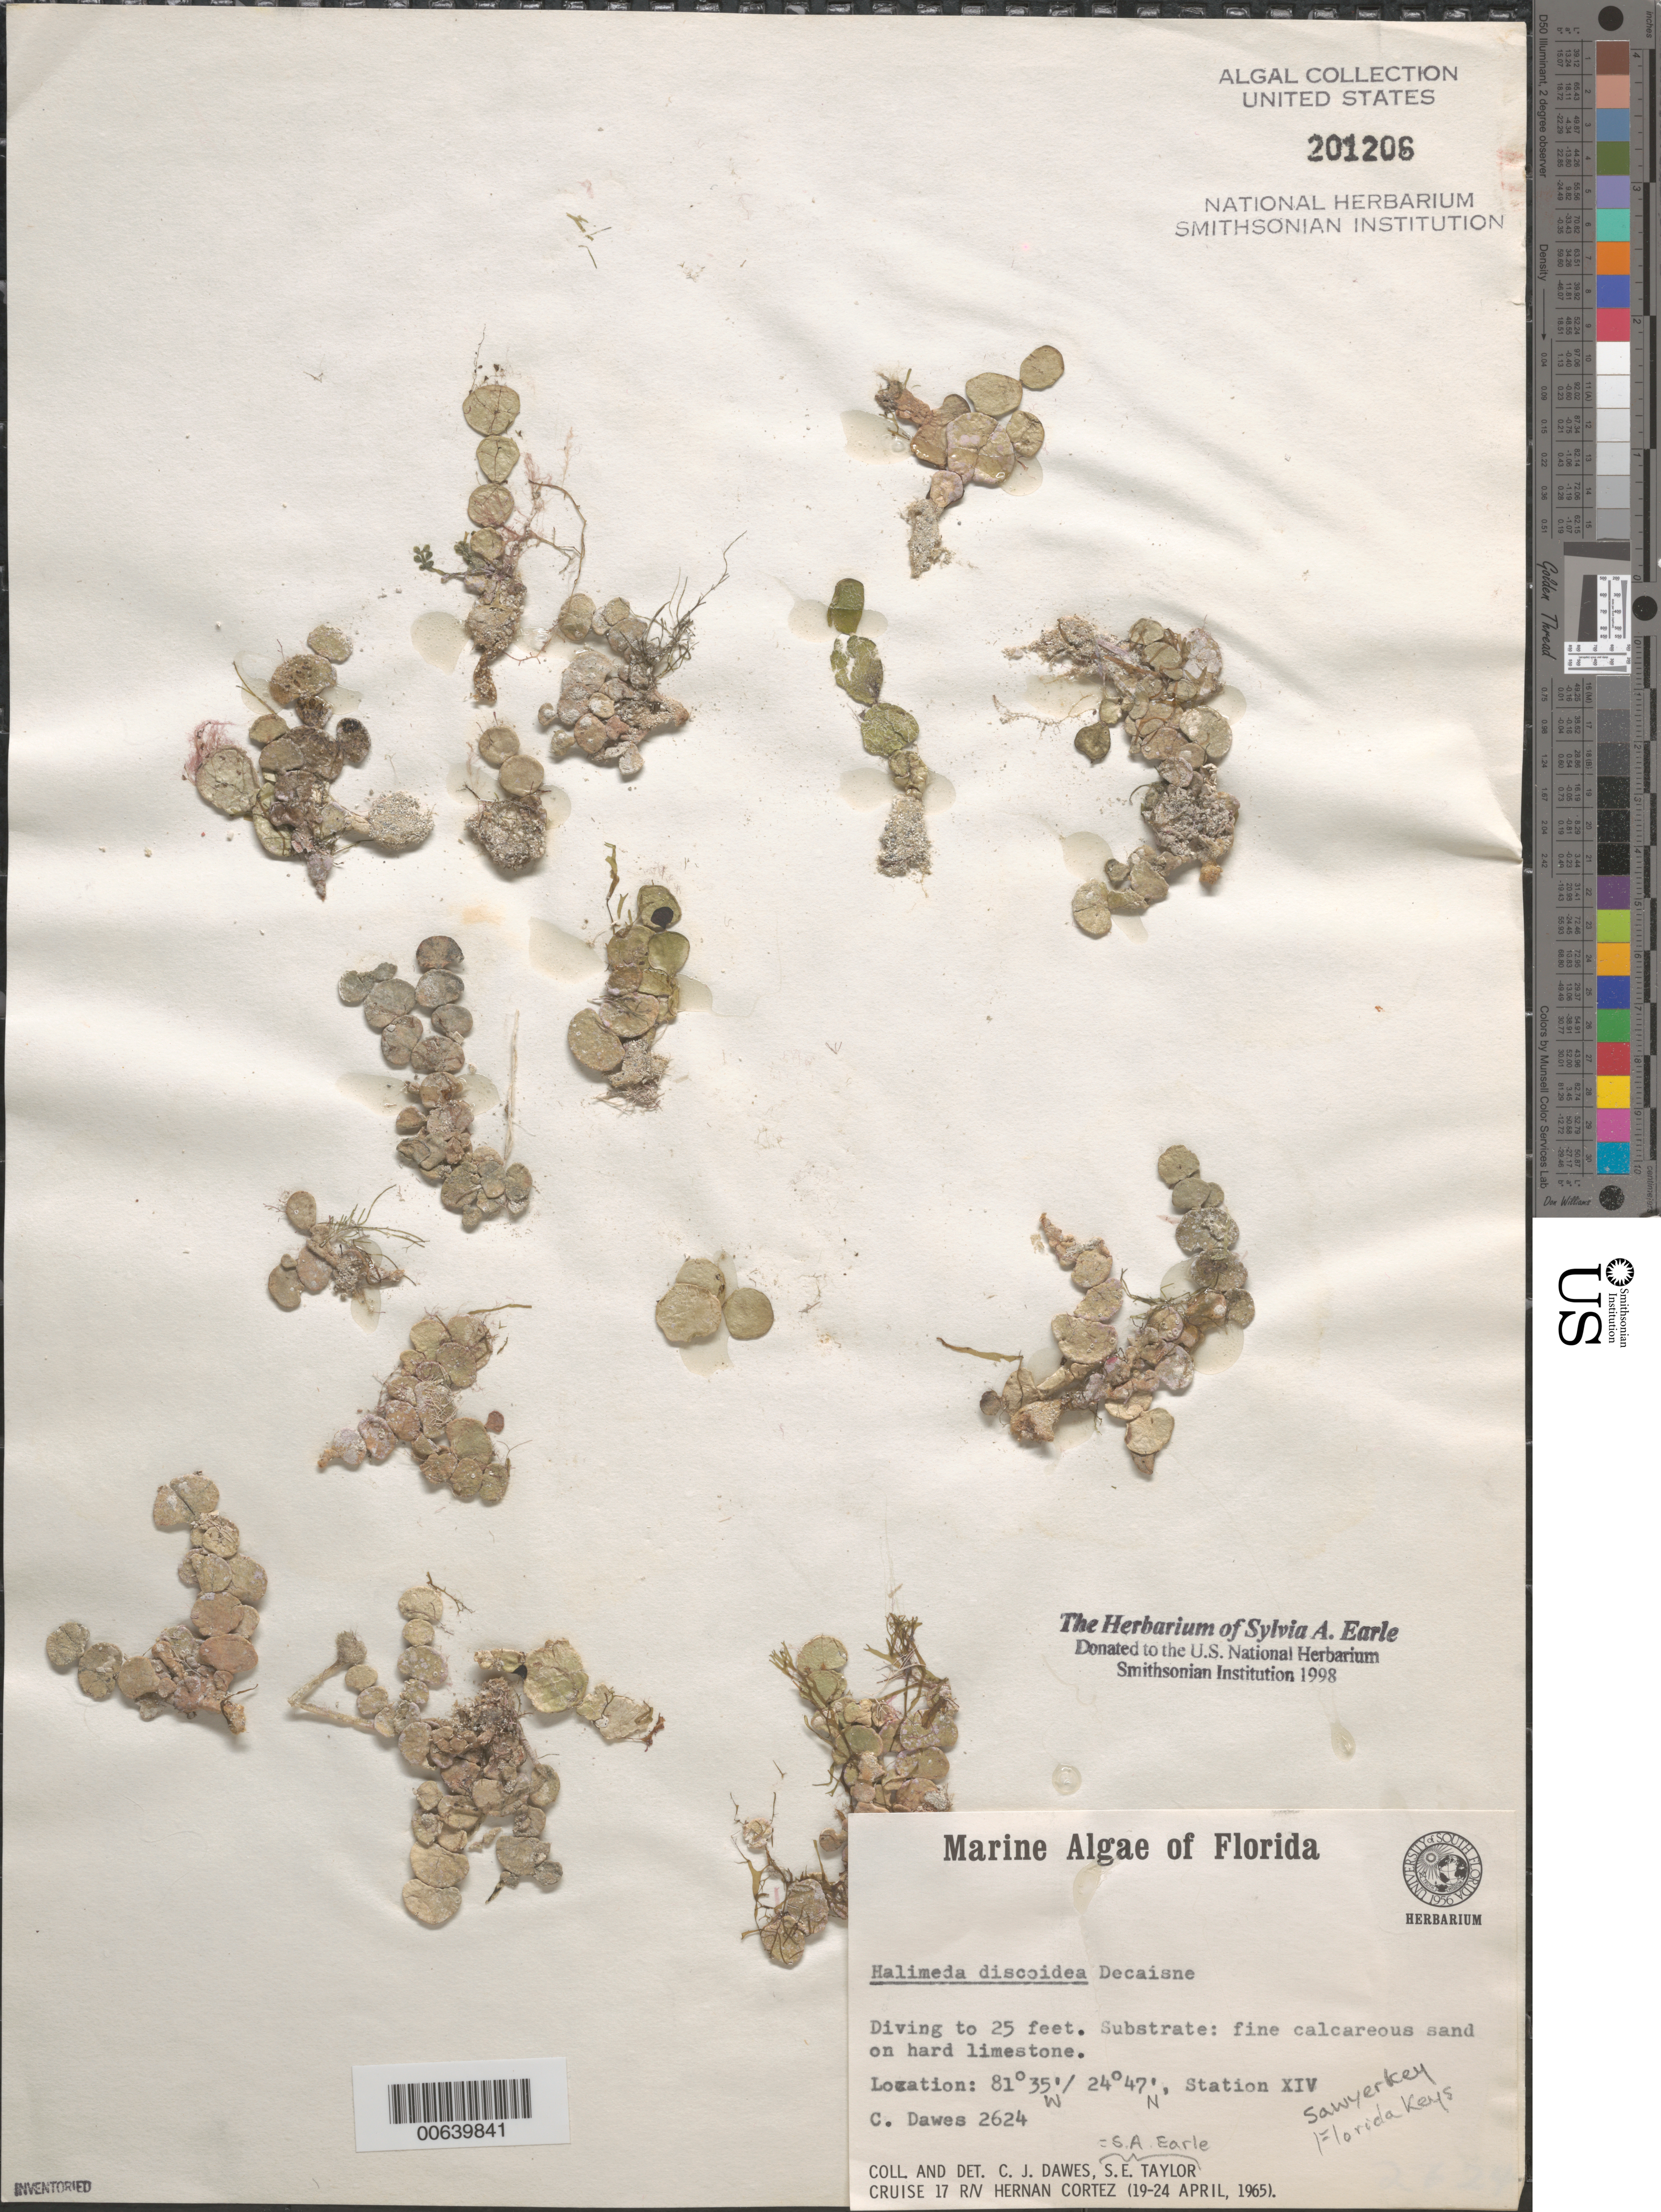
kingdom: Plantae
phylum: Chlorophyta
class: Ulvophyceae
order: Bryopsidales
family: Halimedaceae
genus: Halimeda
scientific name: Halimeda discoidea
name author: Decne.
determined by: Dawes, C. J.; Earle, S. A.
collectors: C. Dawes & S. A. Earle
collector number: CJD 2624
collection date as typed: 19 Apr 1965 to 24 Apr 1965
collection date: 1965-04-19/1965-04-24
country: United States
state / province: Florida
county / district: Monroe County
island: Sawyer Key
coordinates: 24 47' N, 81 35" W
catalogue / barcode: US 201206